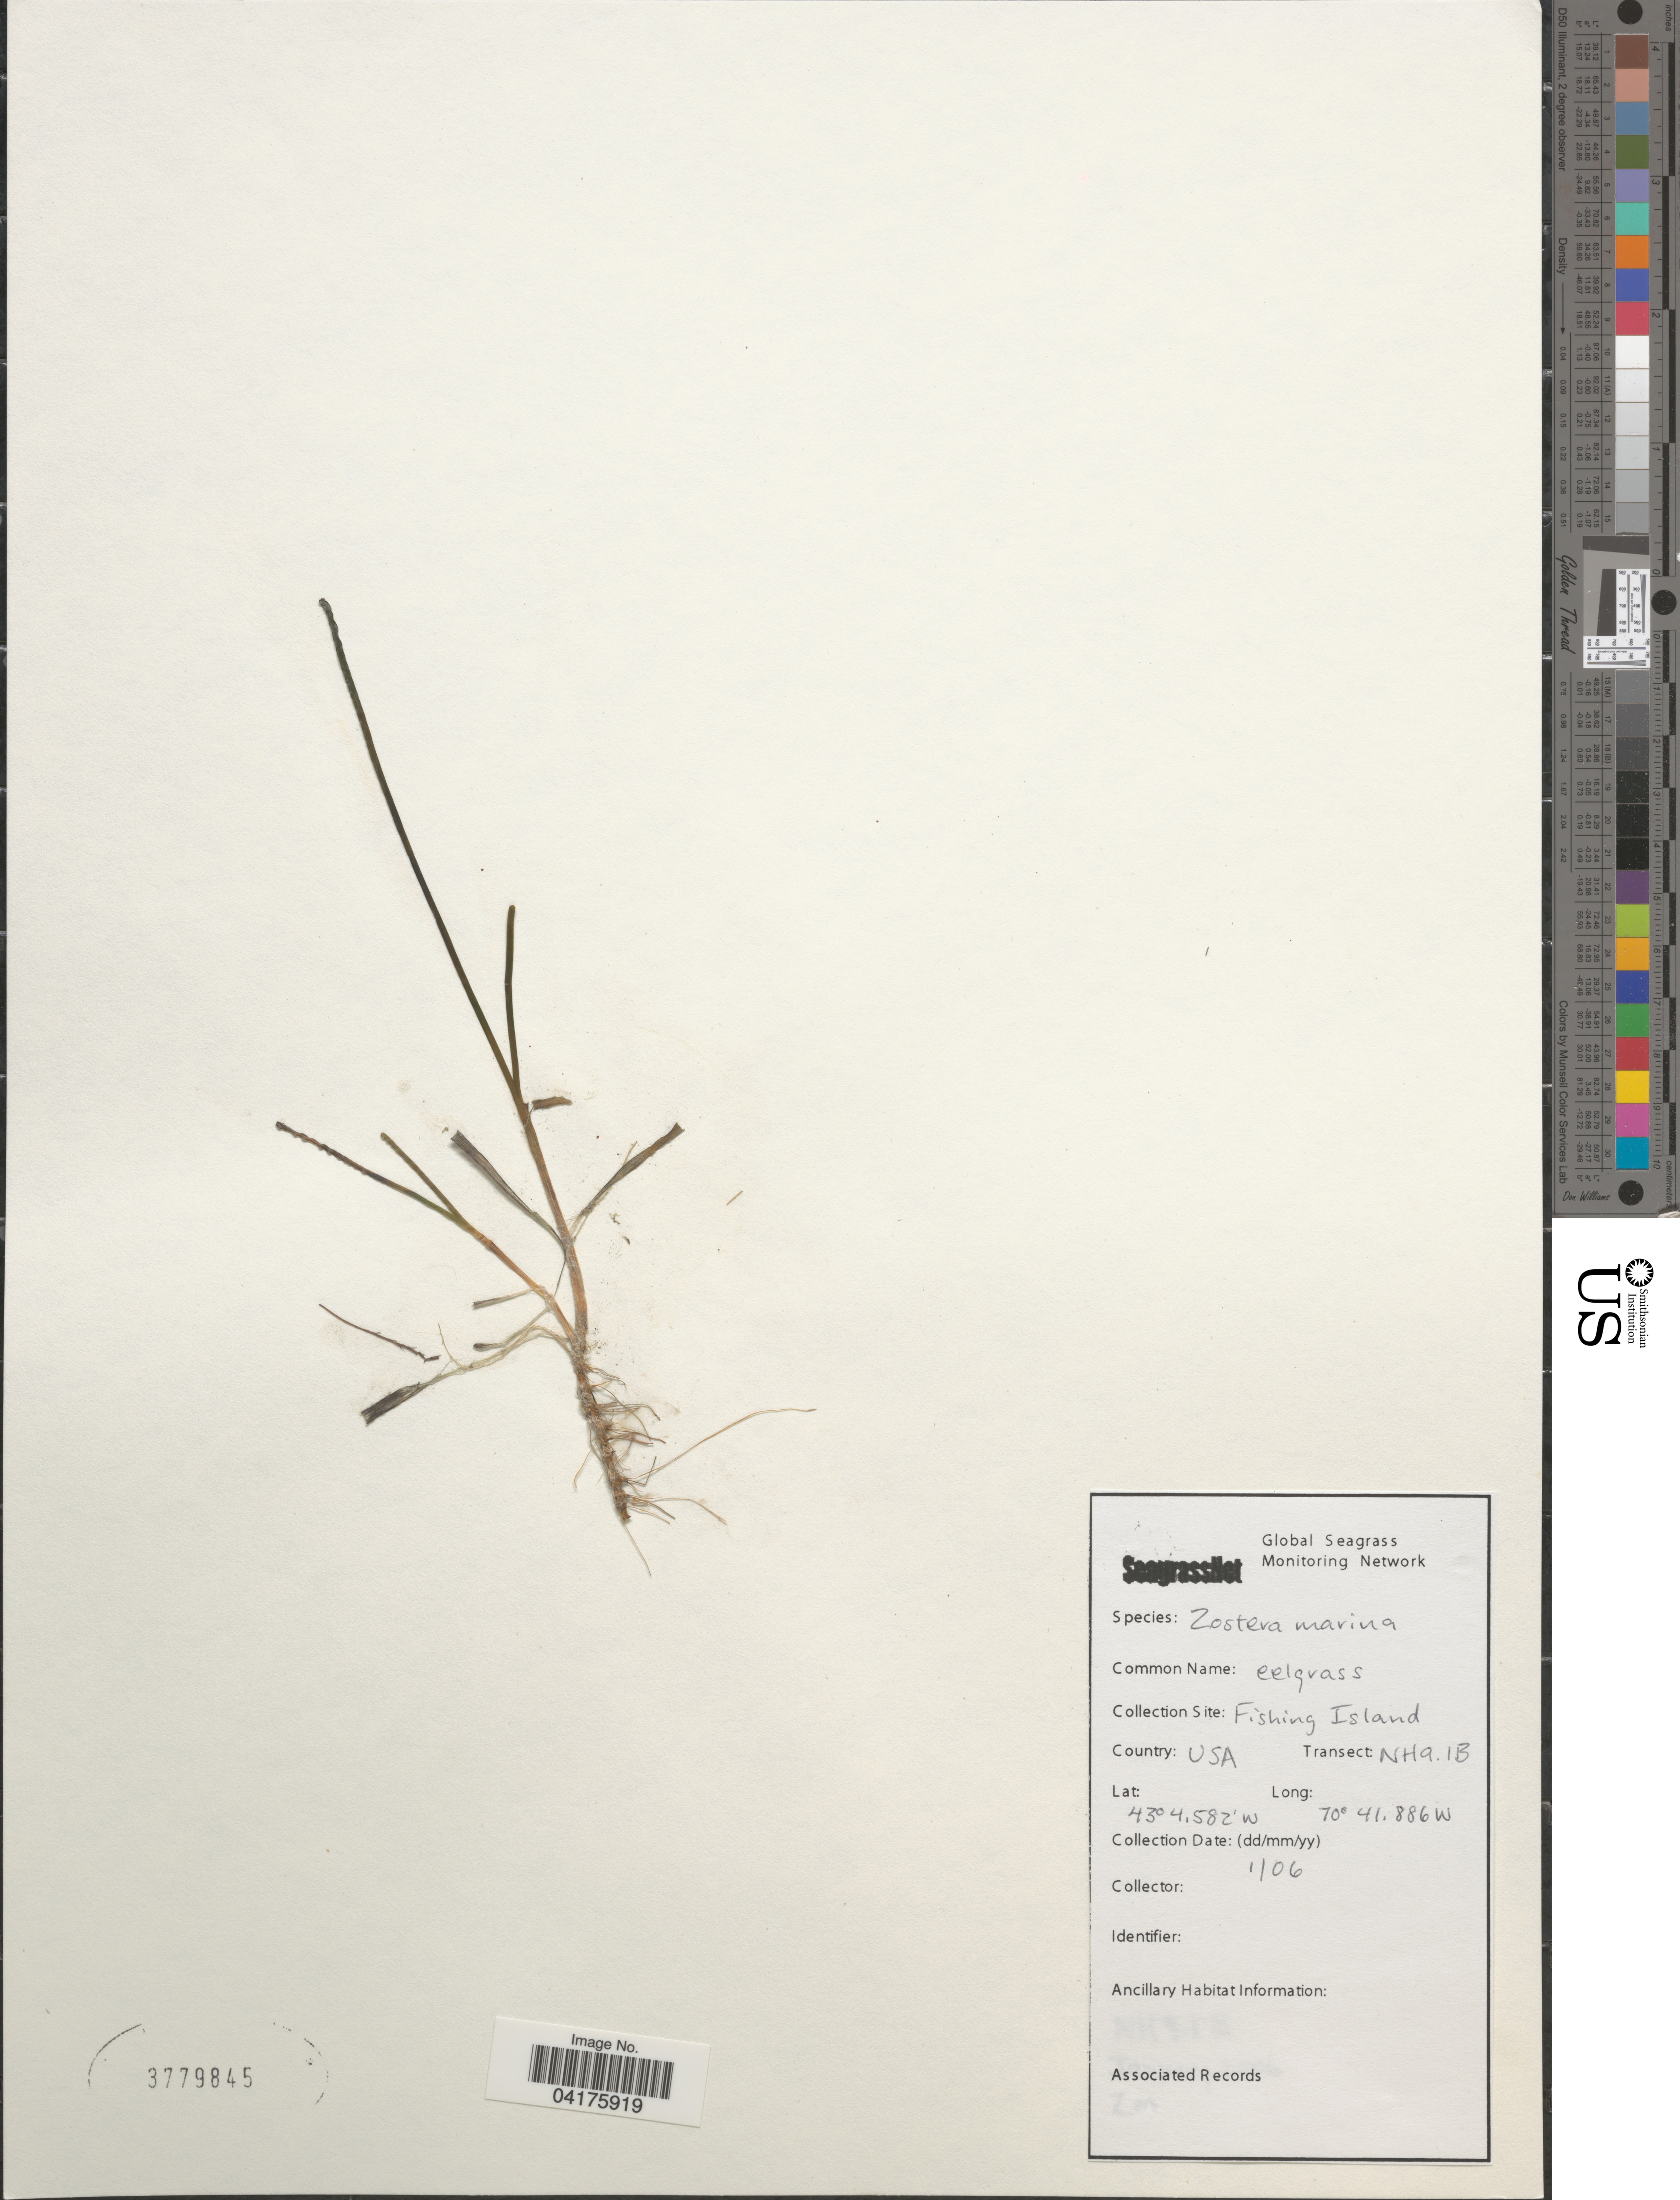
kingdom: Plantae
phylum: Tracheophyta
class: Liliopsida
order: Alismatales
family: Zosteraceae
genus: Zostera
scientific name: Zostera marina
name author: L.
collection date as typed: Transcribed d/m/y: /1/6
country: United States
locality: Fishing Island. Transect: NH9.1B.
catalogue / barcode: US 3779845